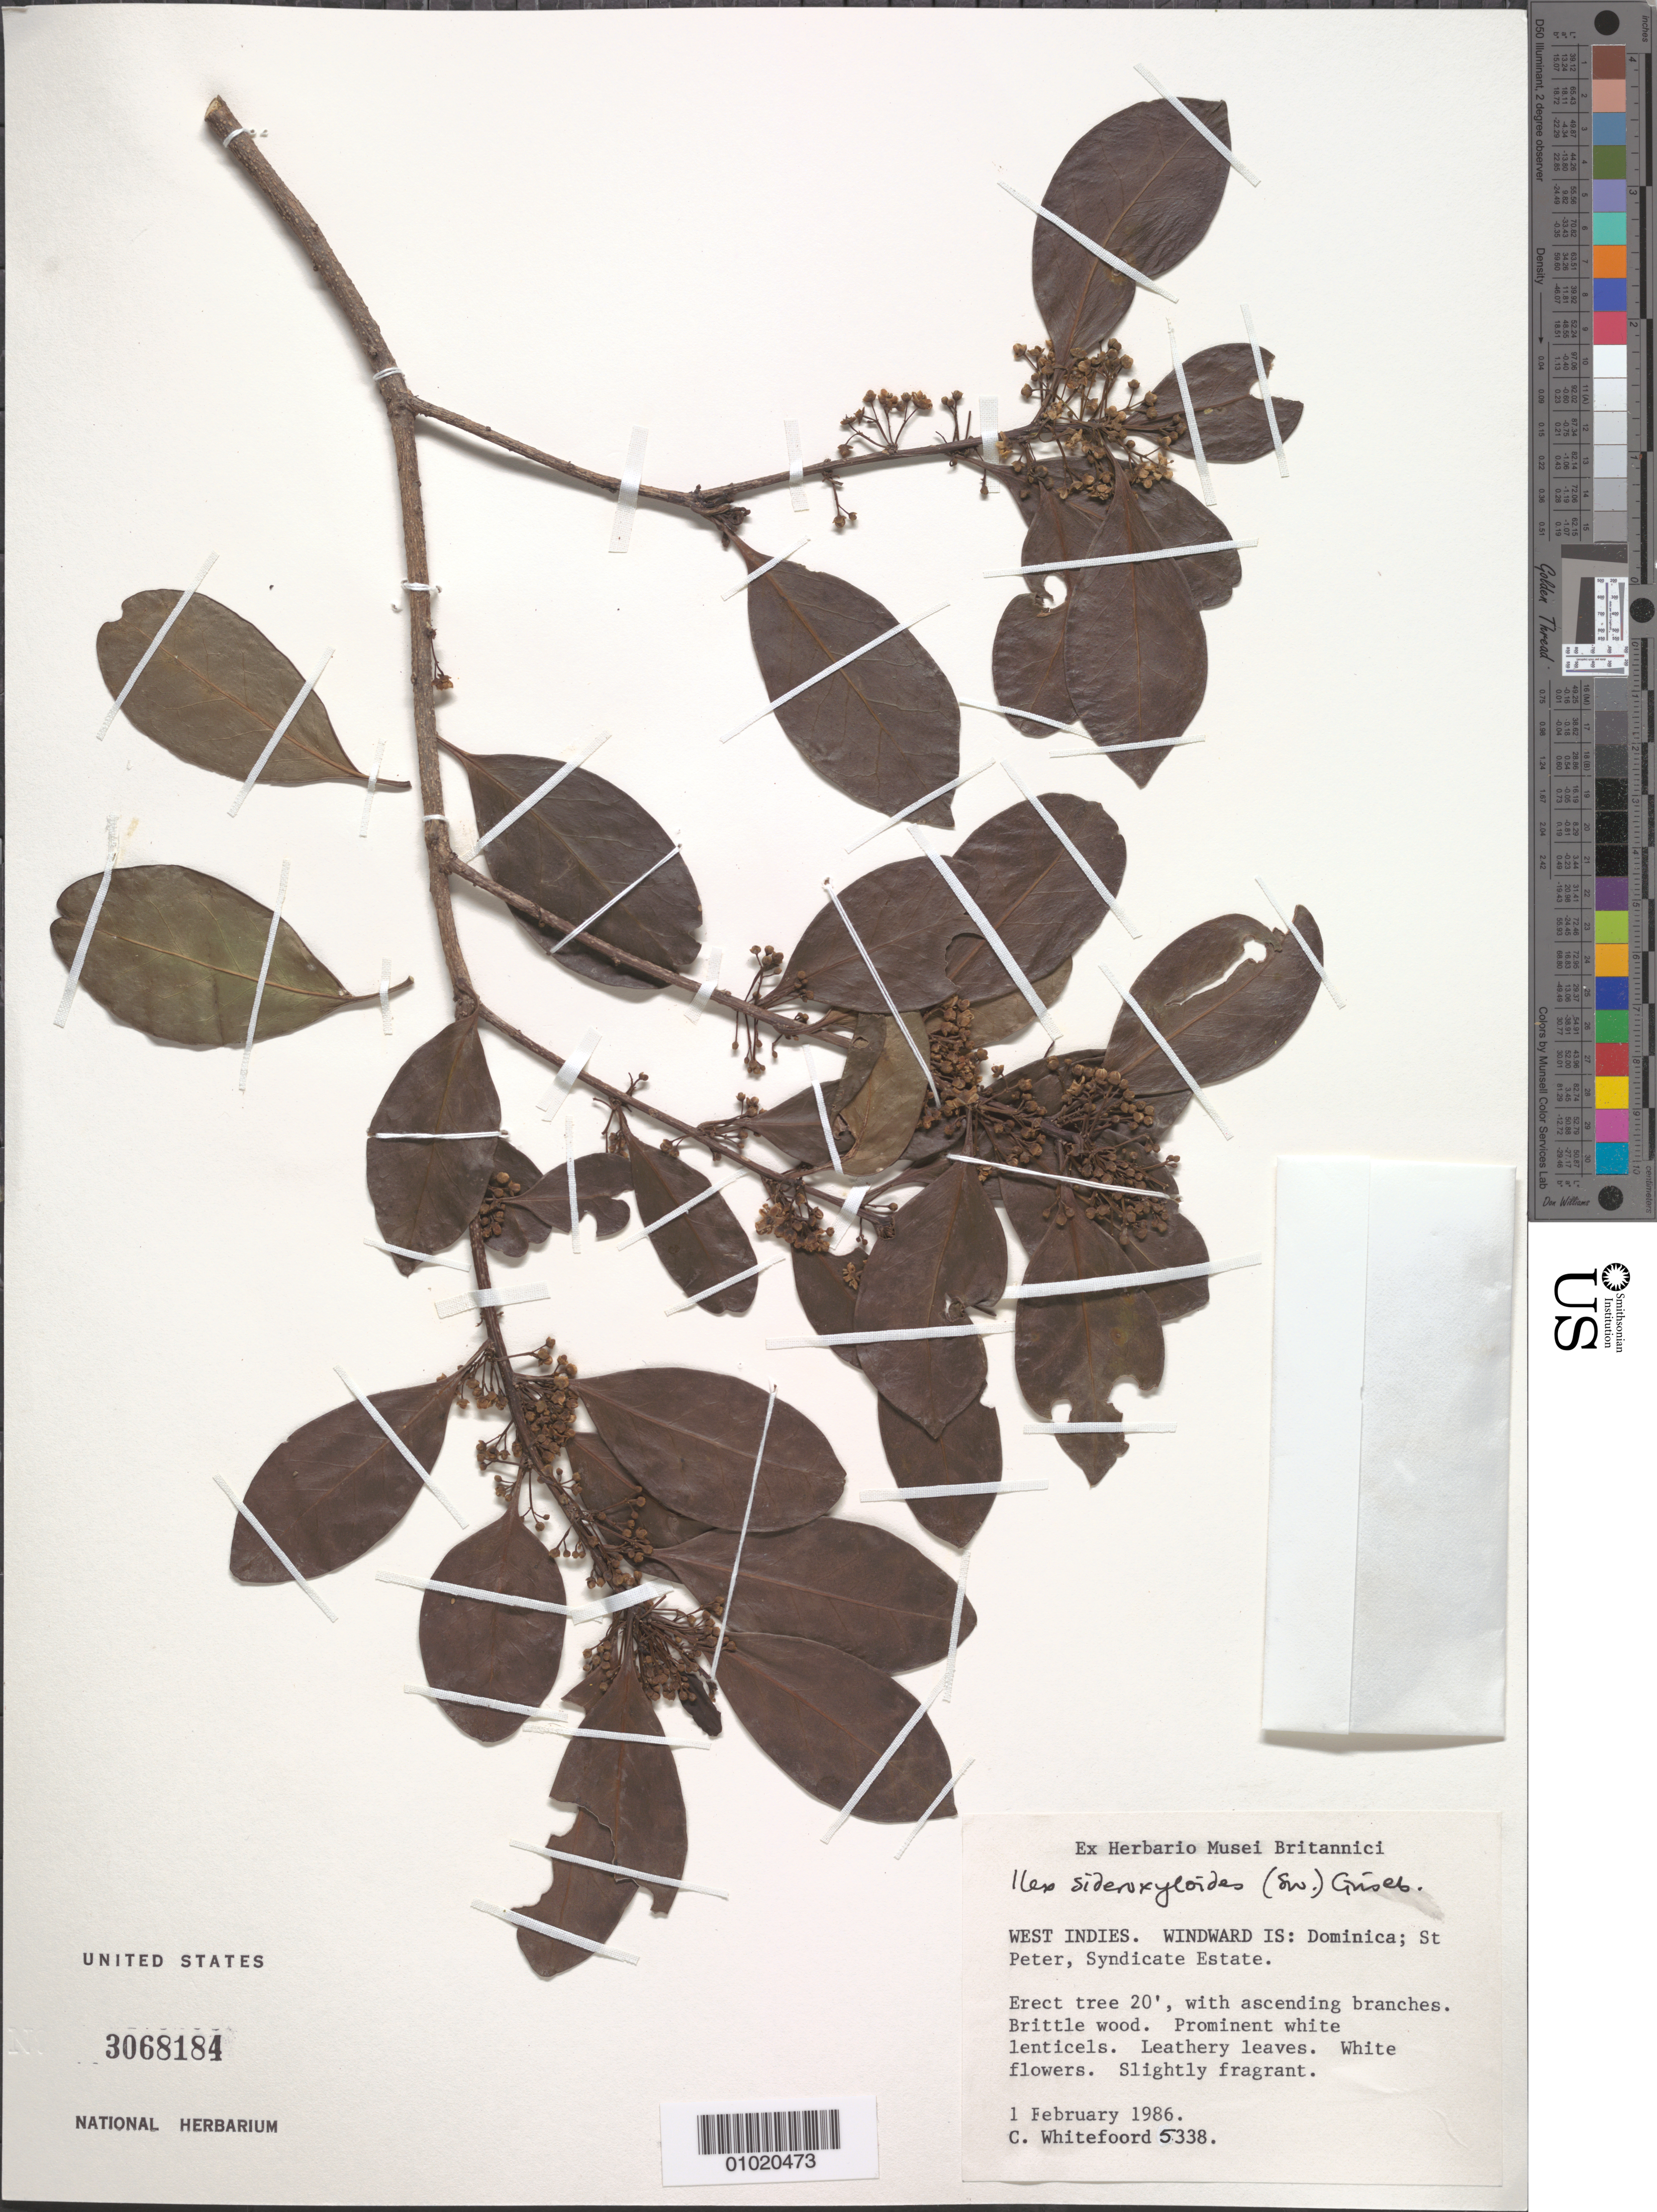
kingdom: Plantae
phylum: Tracheophyta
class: Magnoliopsida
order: Aquifoliales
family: Aquifoliaceae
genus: Ilex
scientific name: Ilex sideroxyloides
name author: (Sw.) Griseb.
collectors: C. Whitefoord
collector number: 5338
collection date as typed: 01 Feb 1986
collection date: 1986-02-01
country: Dominica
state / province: St. Peter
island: Dominica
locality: Syndicate Estate.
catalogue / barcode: US 3068184